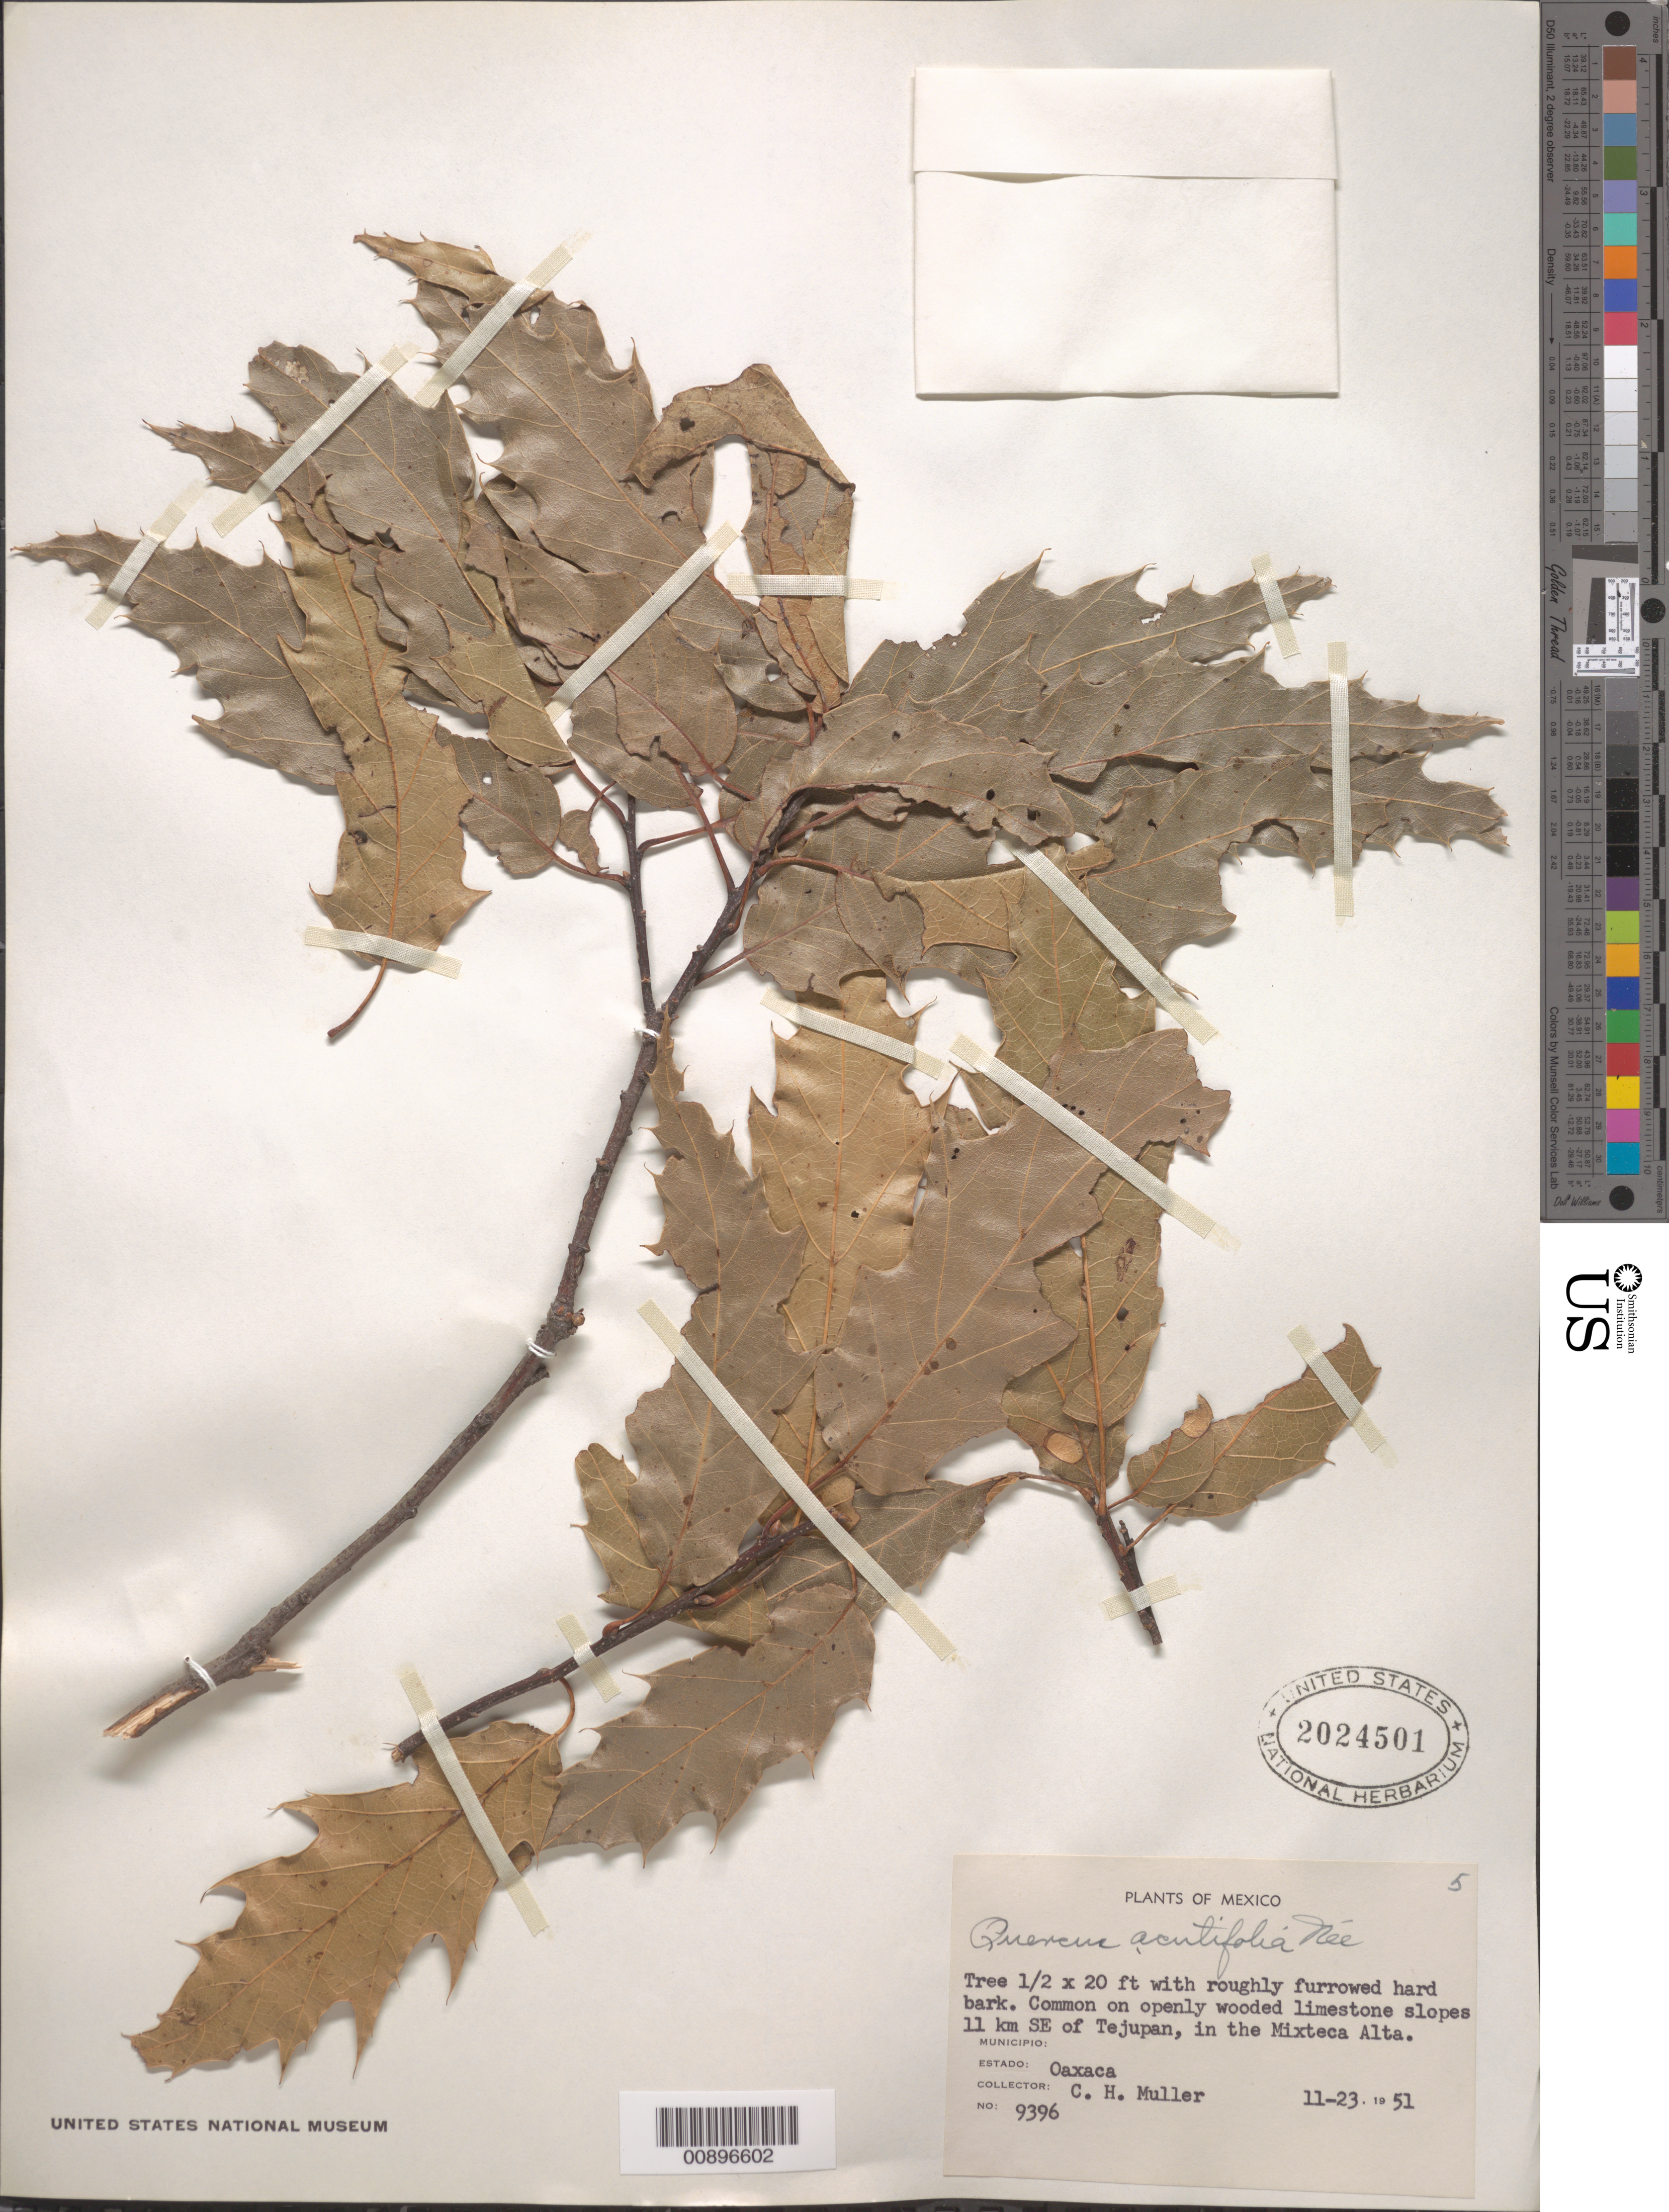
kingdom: Plantae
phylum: Tracheophyta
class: Magnoliopsida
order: Fagales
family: Fagaceae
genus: Quercus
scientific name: Quercus acutifolia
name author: Née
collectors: C. H. Muller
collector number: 9396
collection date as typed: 23 Nov 1951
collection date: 1951-11-23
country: Mexico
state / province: Oaxaca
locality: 11 km SE of Tejupan, in the Mixteca Alta. Oaxaca.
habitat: Common on openly wooded limestone slopes.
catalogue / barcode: US 2024501